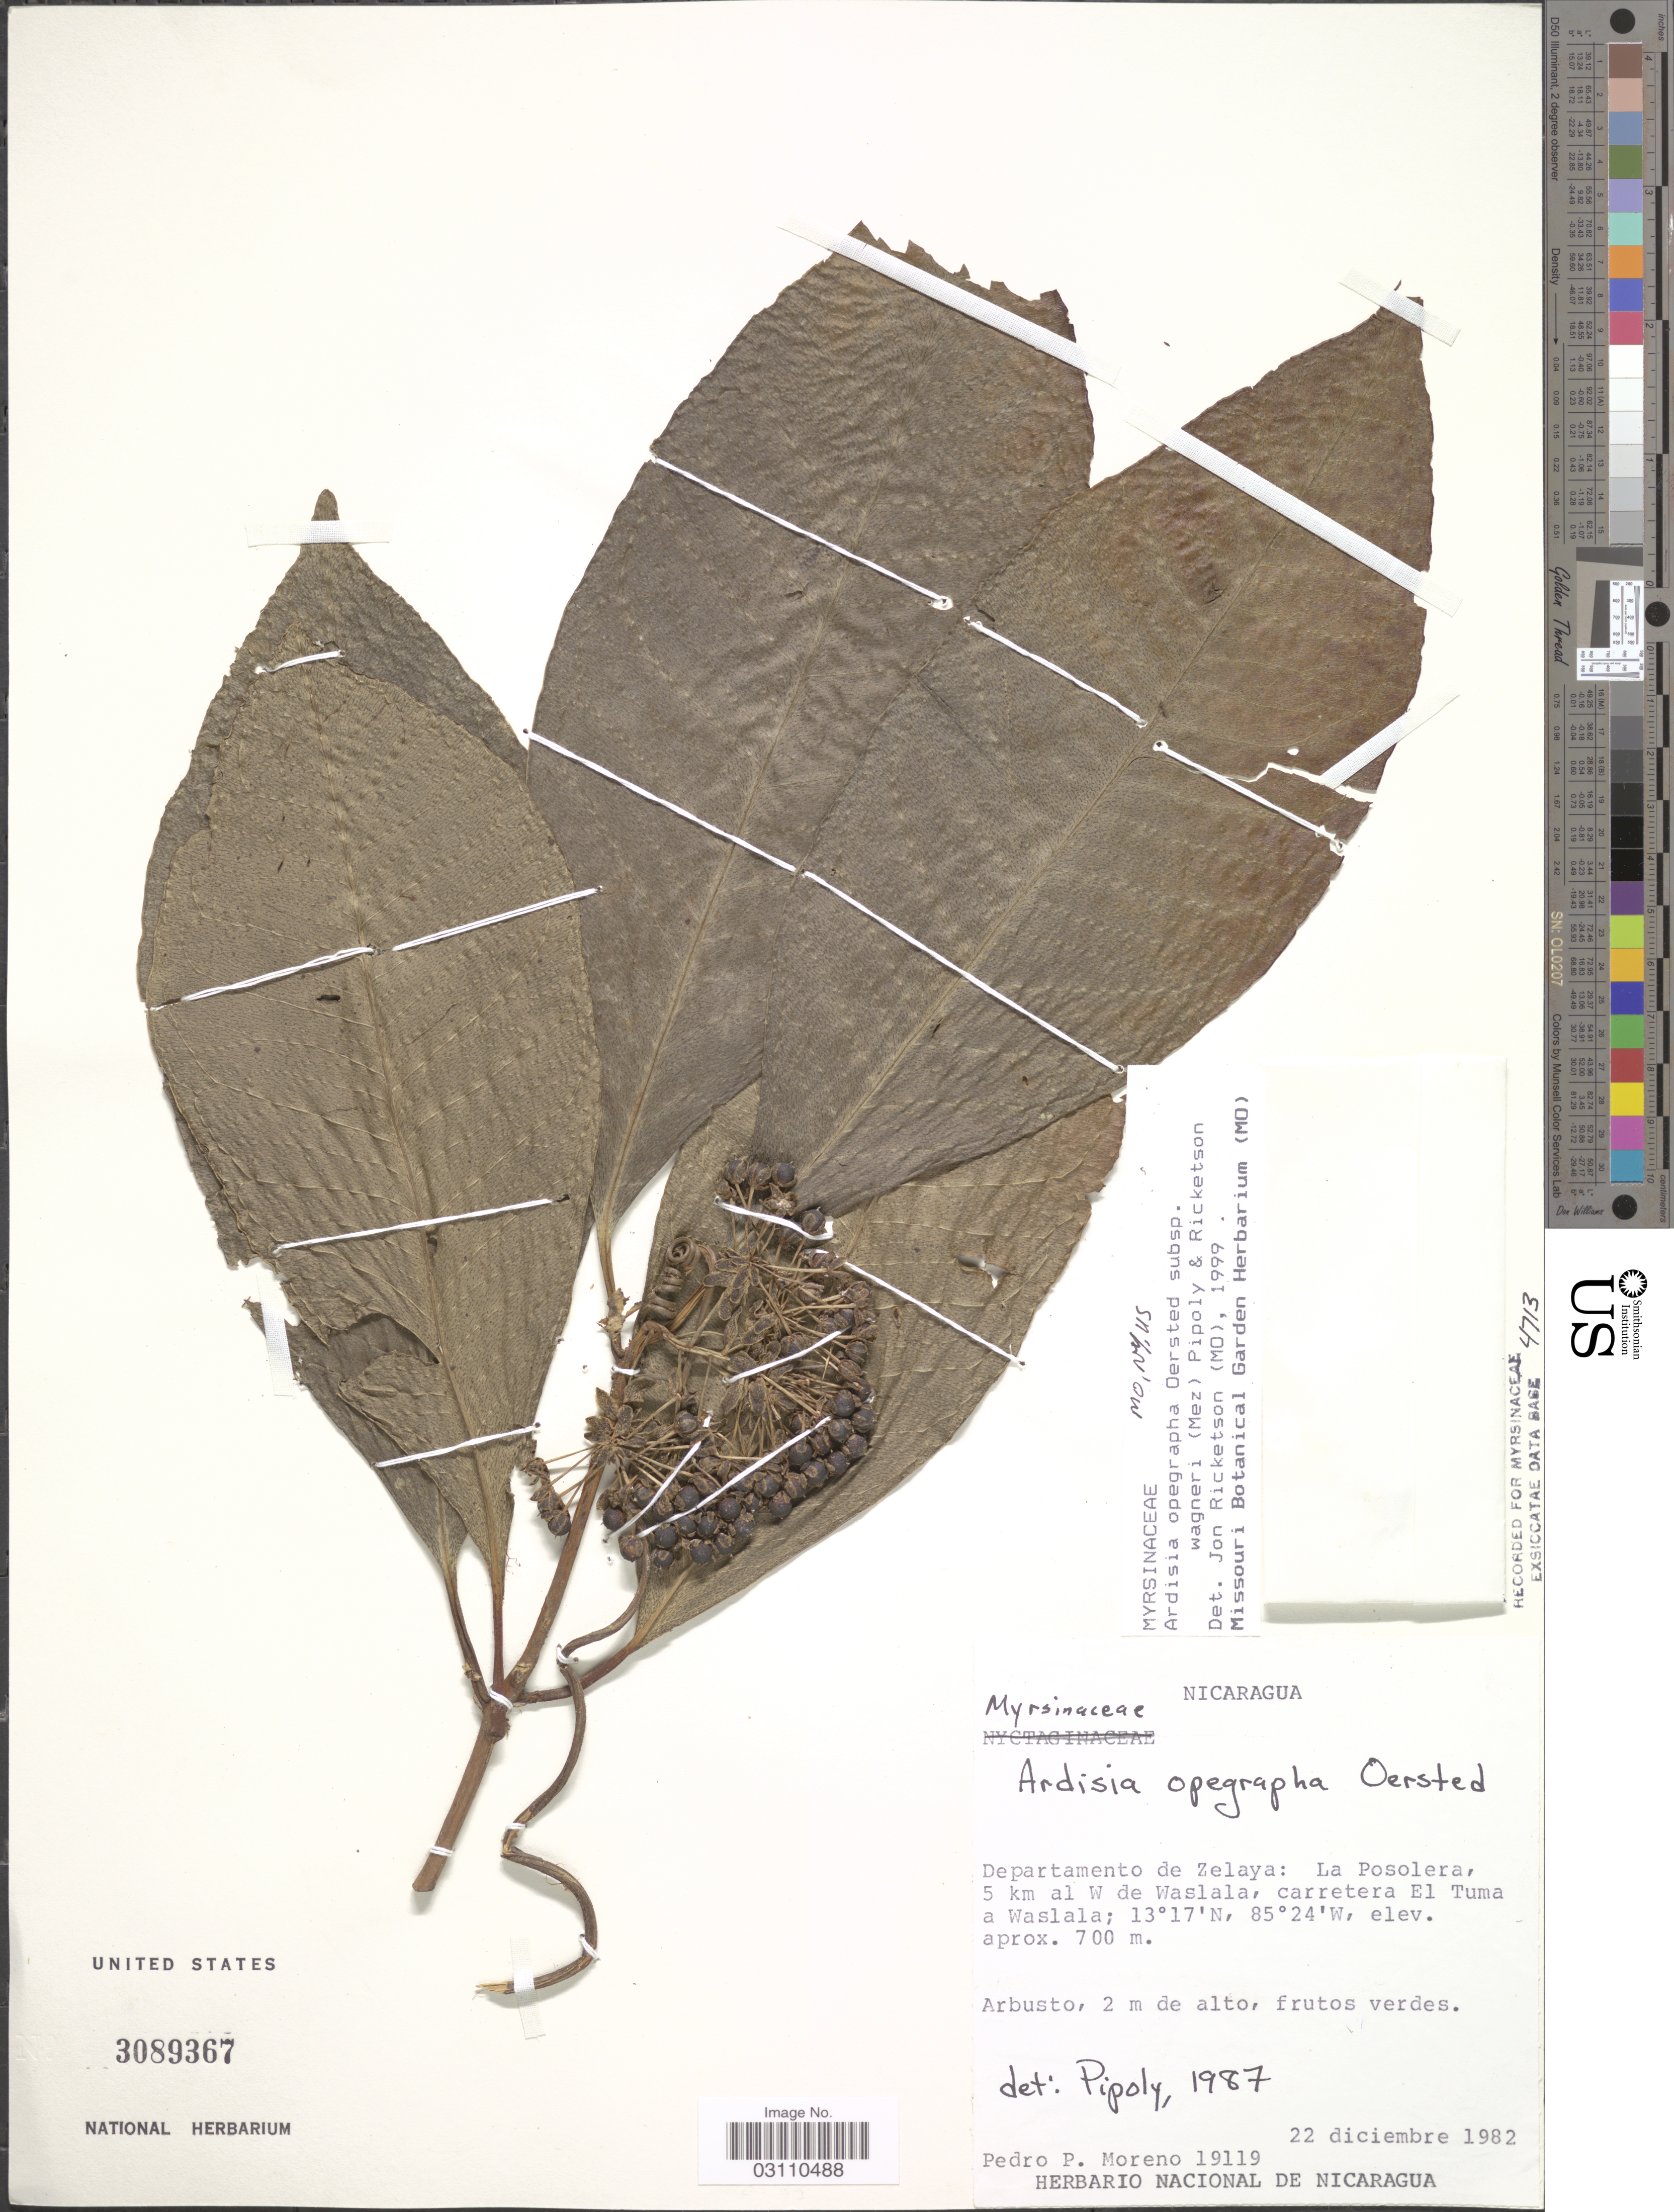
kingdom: Plantae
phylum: Tracheophyta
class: Magnoliopsida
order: Ericales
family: Primulaceae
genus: Ardisia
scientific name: Ardisia opegrapha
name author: Oerst.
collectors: P. Moreno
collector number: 19119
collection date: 1982-12-22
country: Nicaragua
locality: Departamento de Zelaya: La Posolera, 5 km al W de Waslala, carretera El Tuma a Waslala.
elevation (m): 700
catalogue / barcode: US 3089367